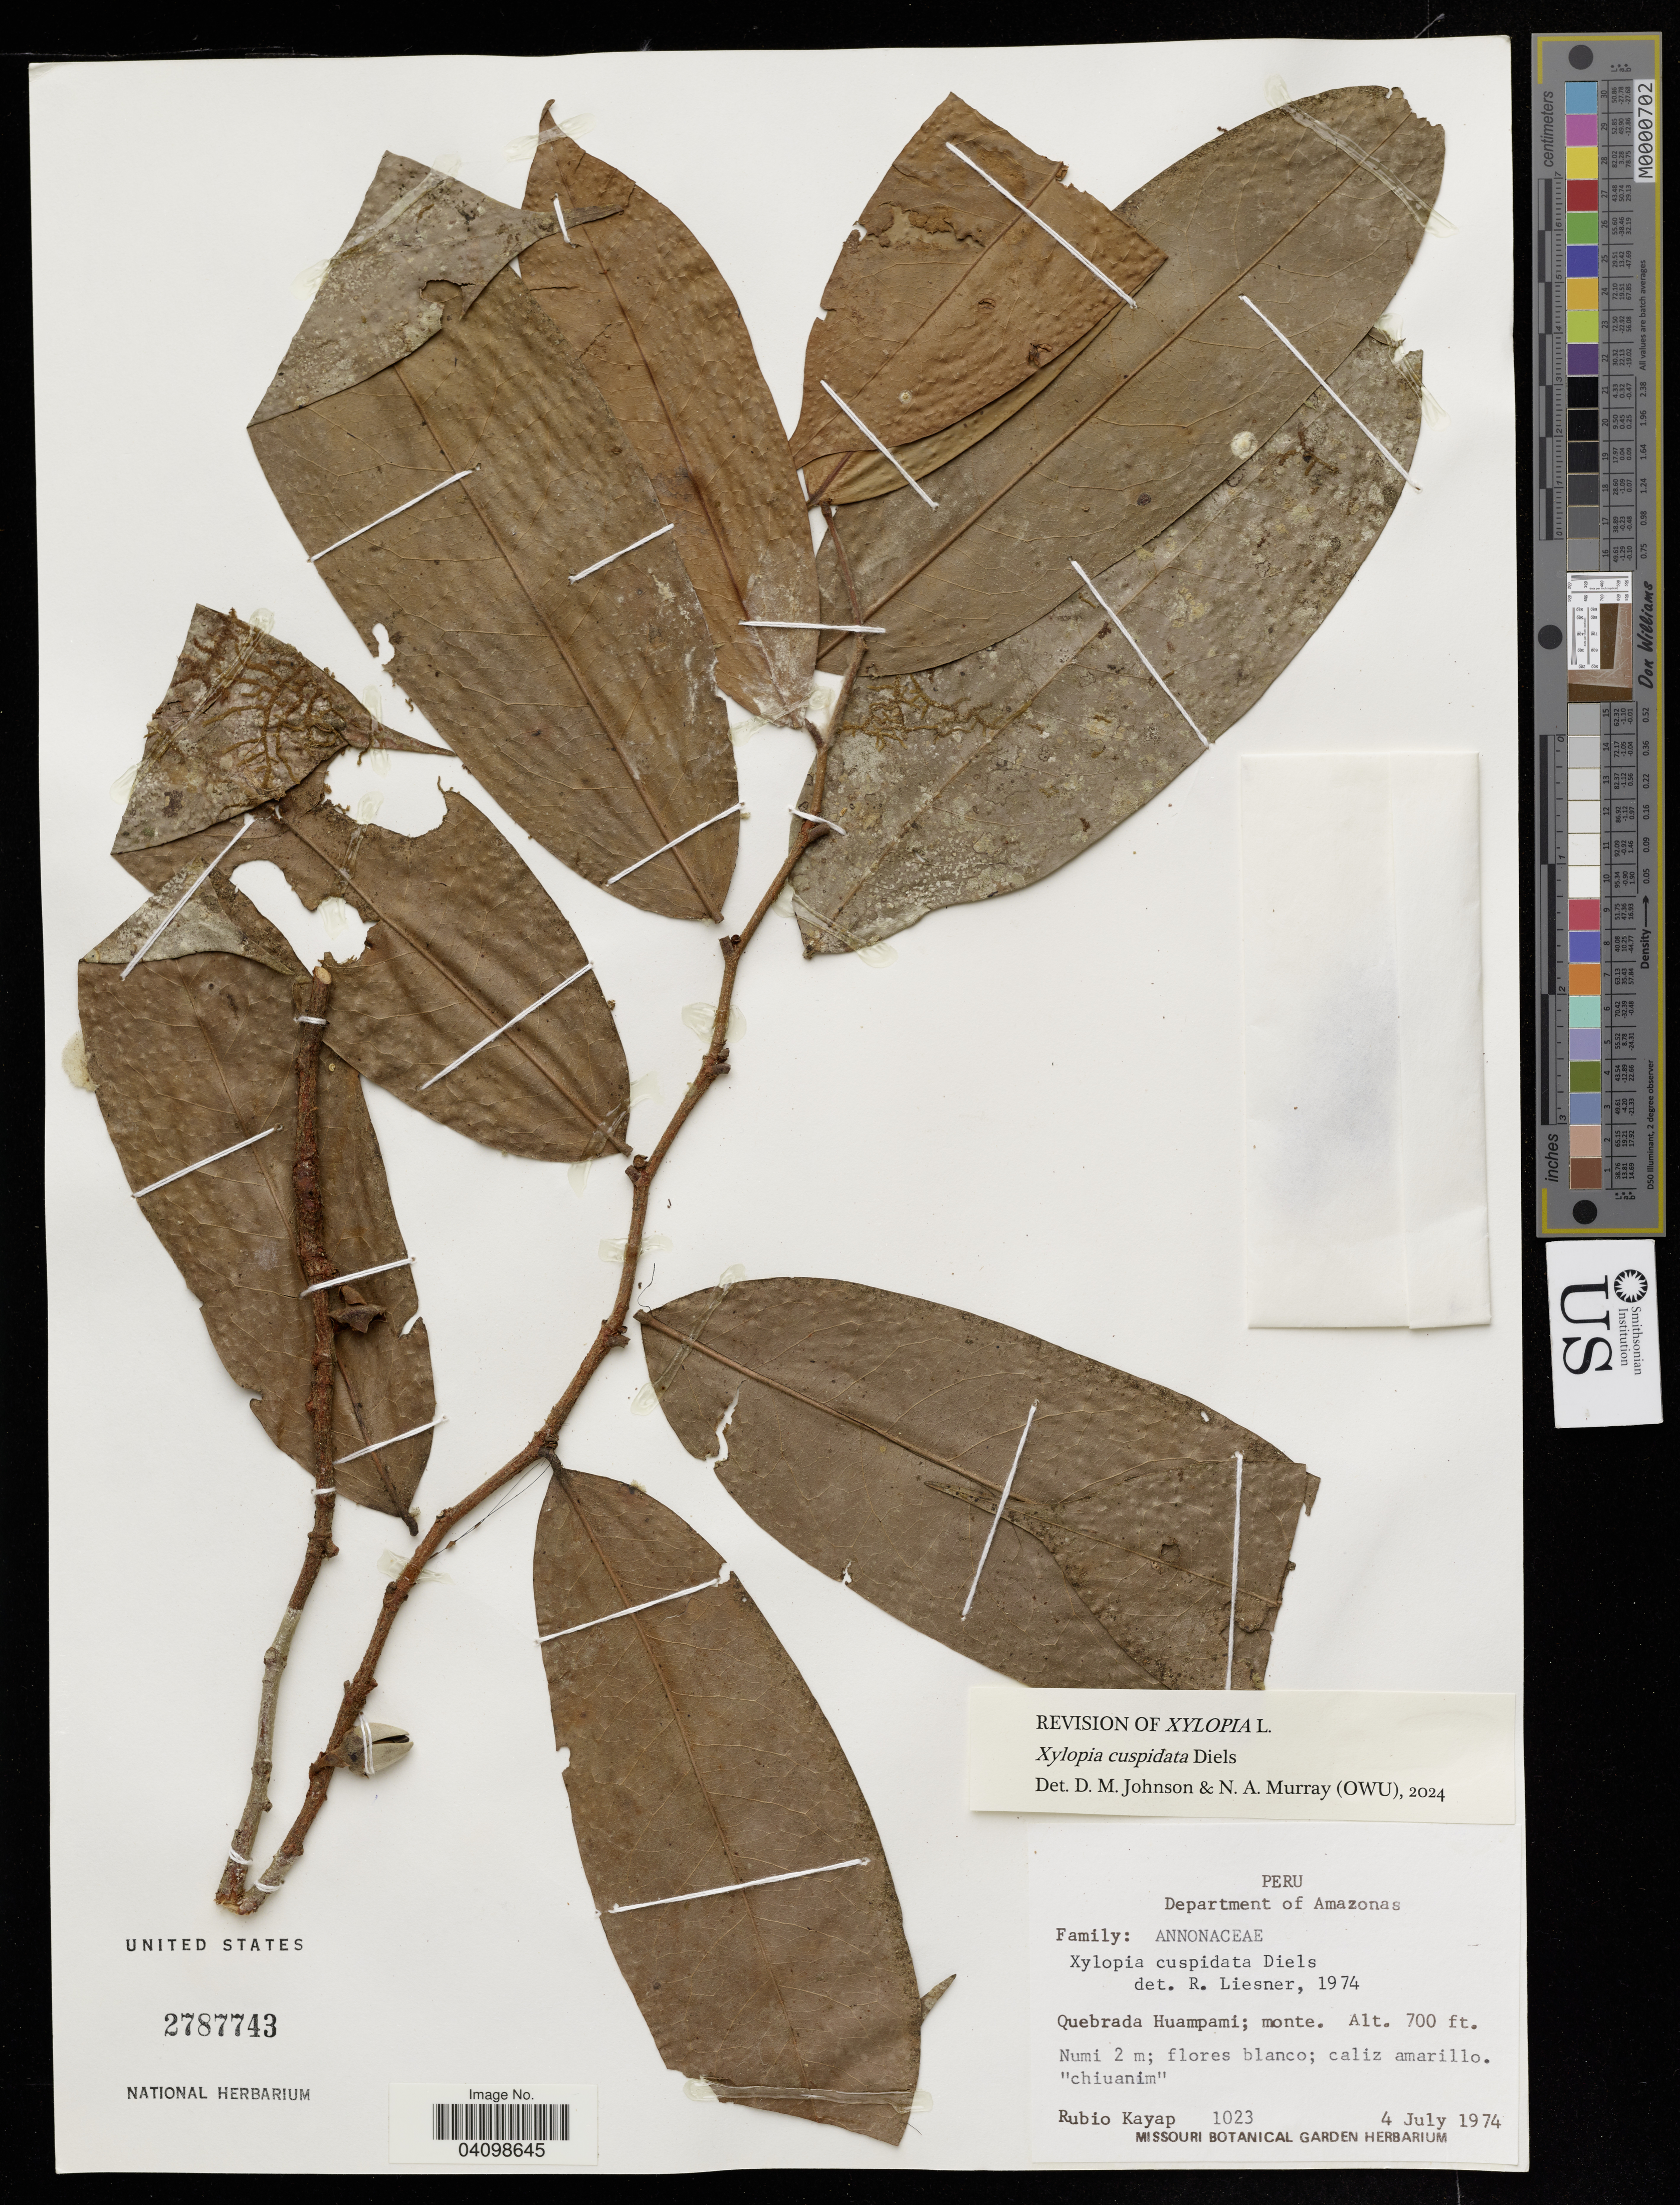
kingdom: Plantae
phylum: Tracheophyta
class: Magnoliopsida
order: Magnoliales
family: Annonaceae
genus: Xylopia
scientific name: Xylopia cuspidata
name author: Diels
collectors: R. Kayap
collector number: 1023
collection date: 1974-07-04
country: Peru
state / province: Amazonas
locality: Quebrada Huampami; monte.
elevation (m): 213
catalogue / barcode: US 2787743